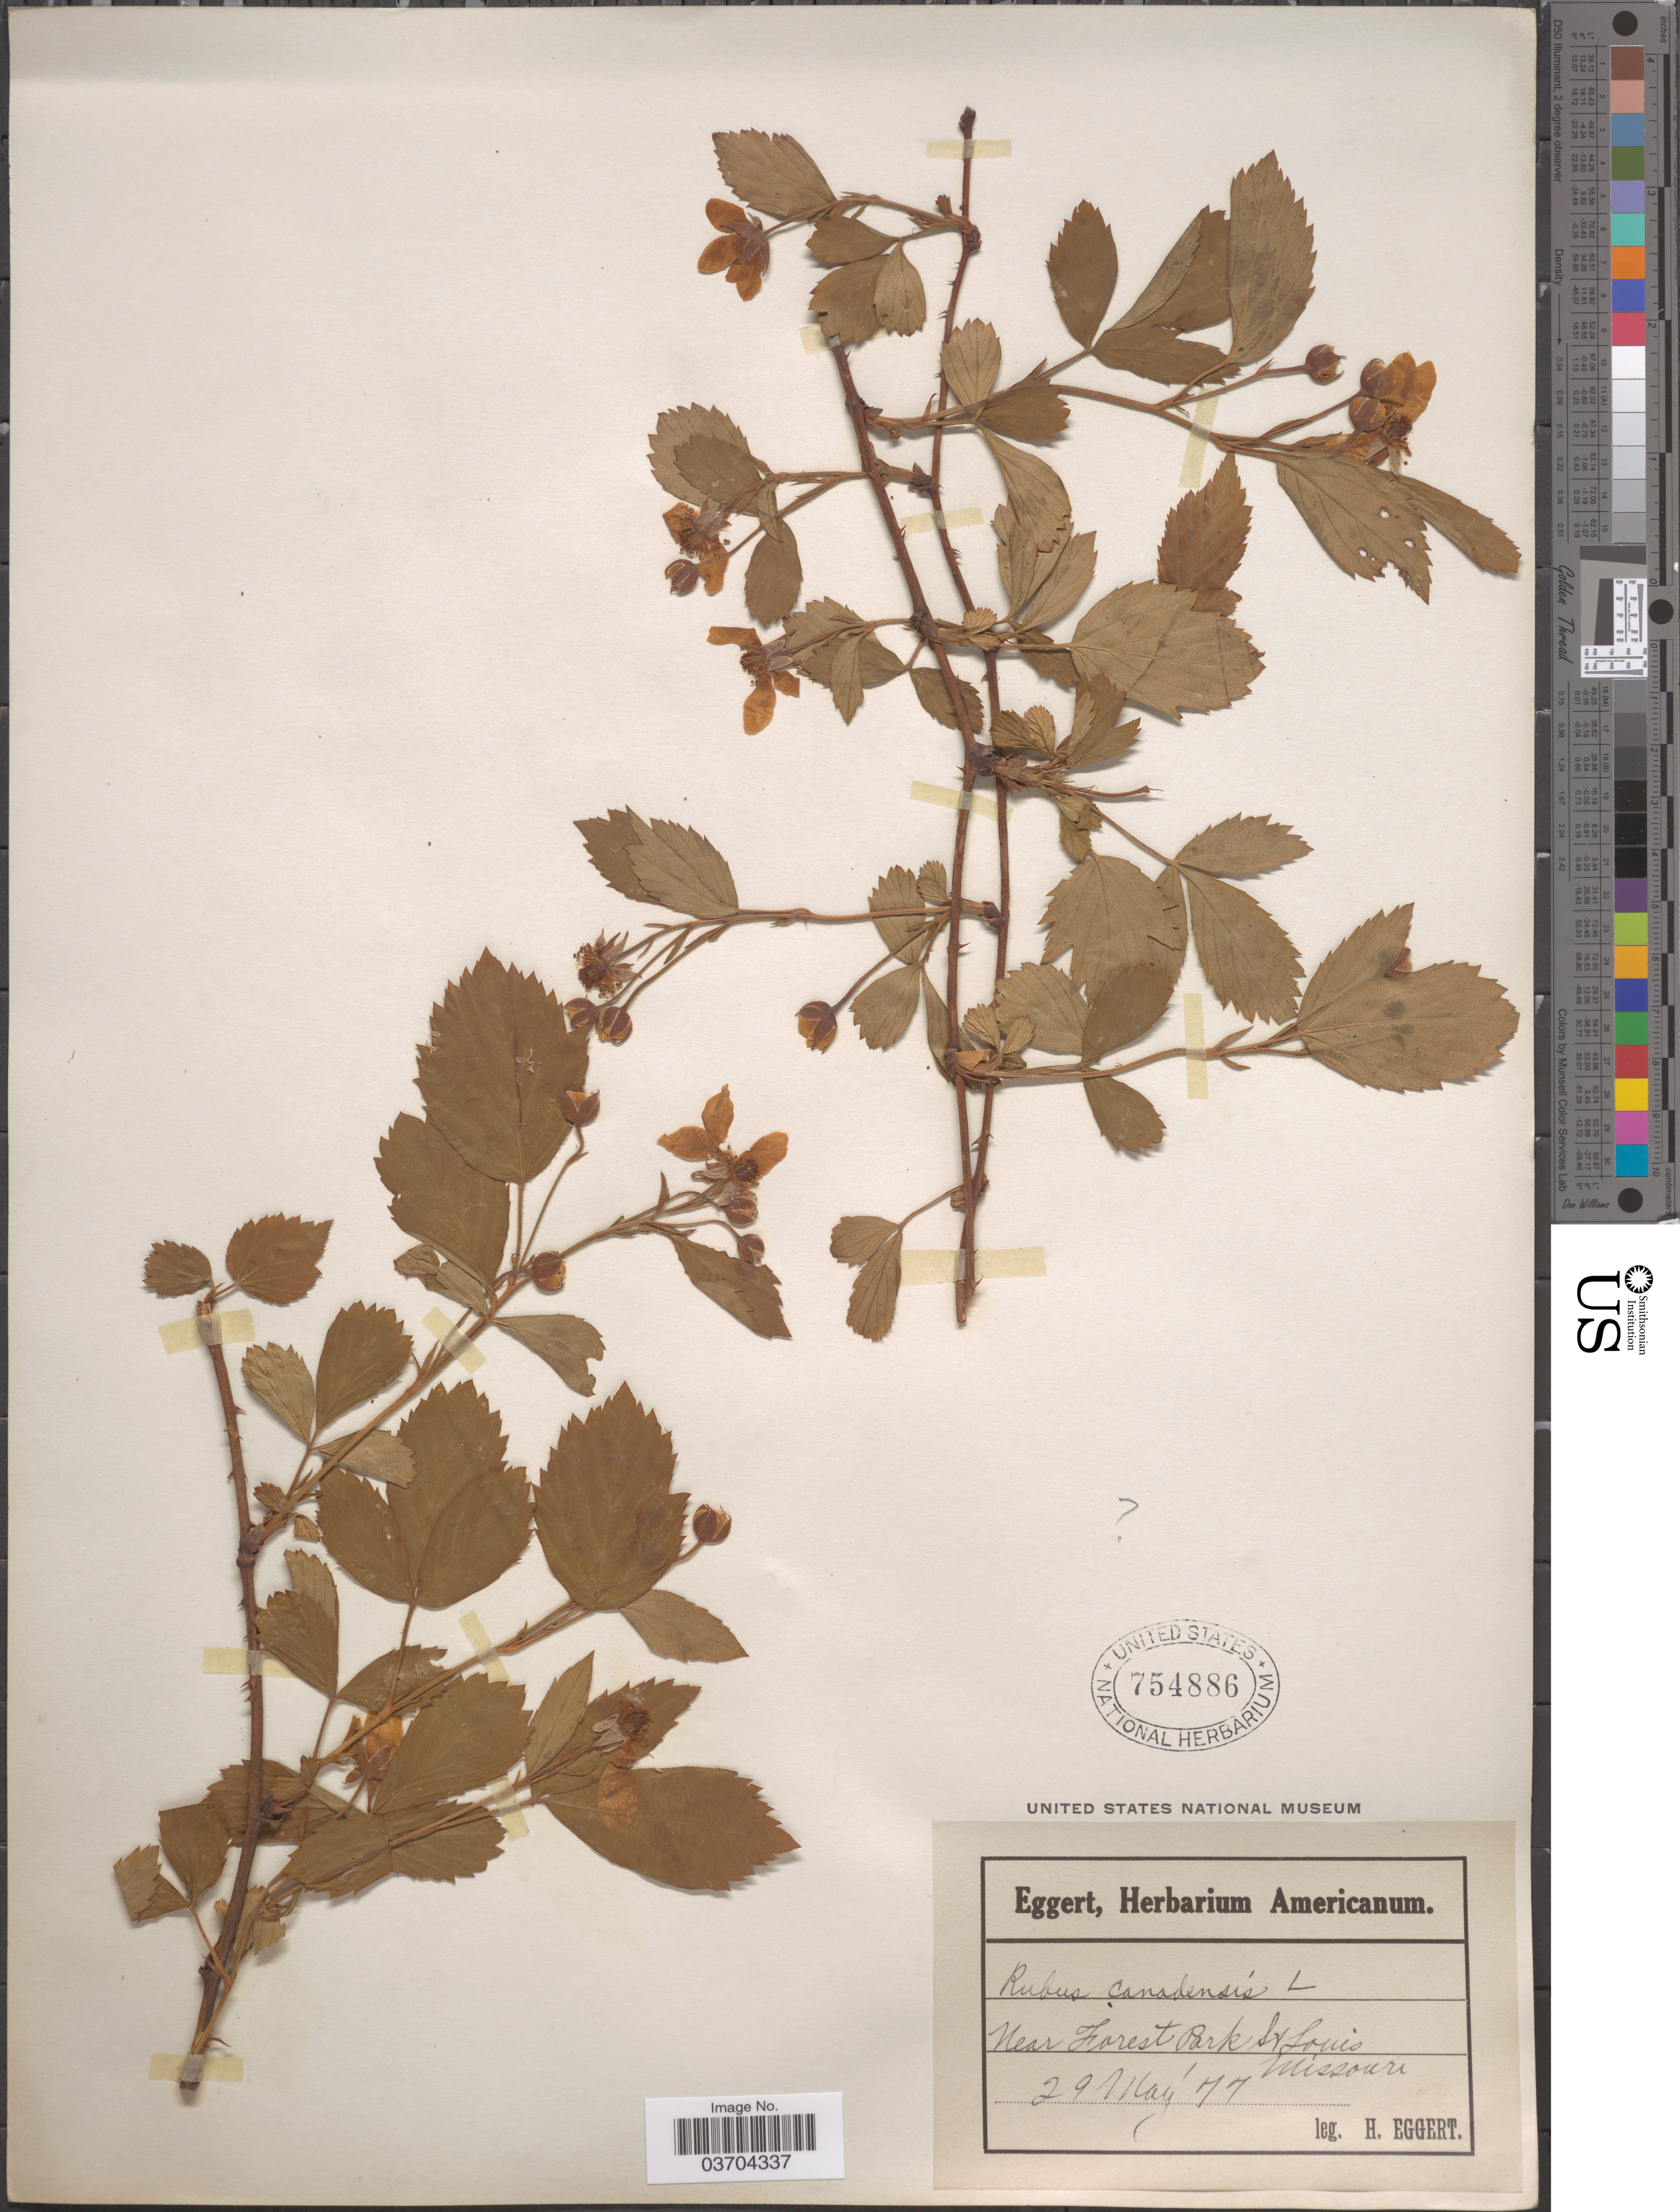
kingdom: Plantae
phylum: Tracheophyta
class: Magnoliopsida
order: Rosales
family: Rosaceae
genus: Rubus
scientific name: Rubus canadensis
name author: L.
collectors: H. Eggert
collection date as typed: Transcribed d/m/y: 29/5/77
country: United States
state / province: Missouri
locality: Near Forest Park St. Louis.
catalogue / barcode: US 754886